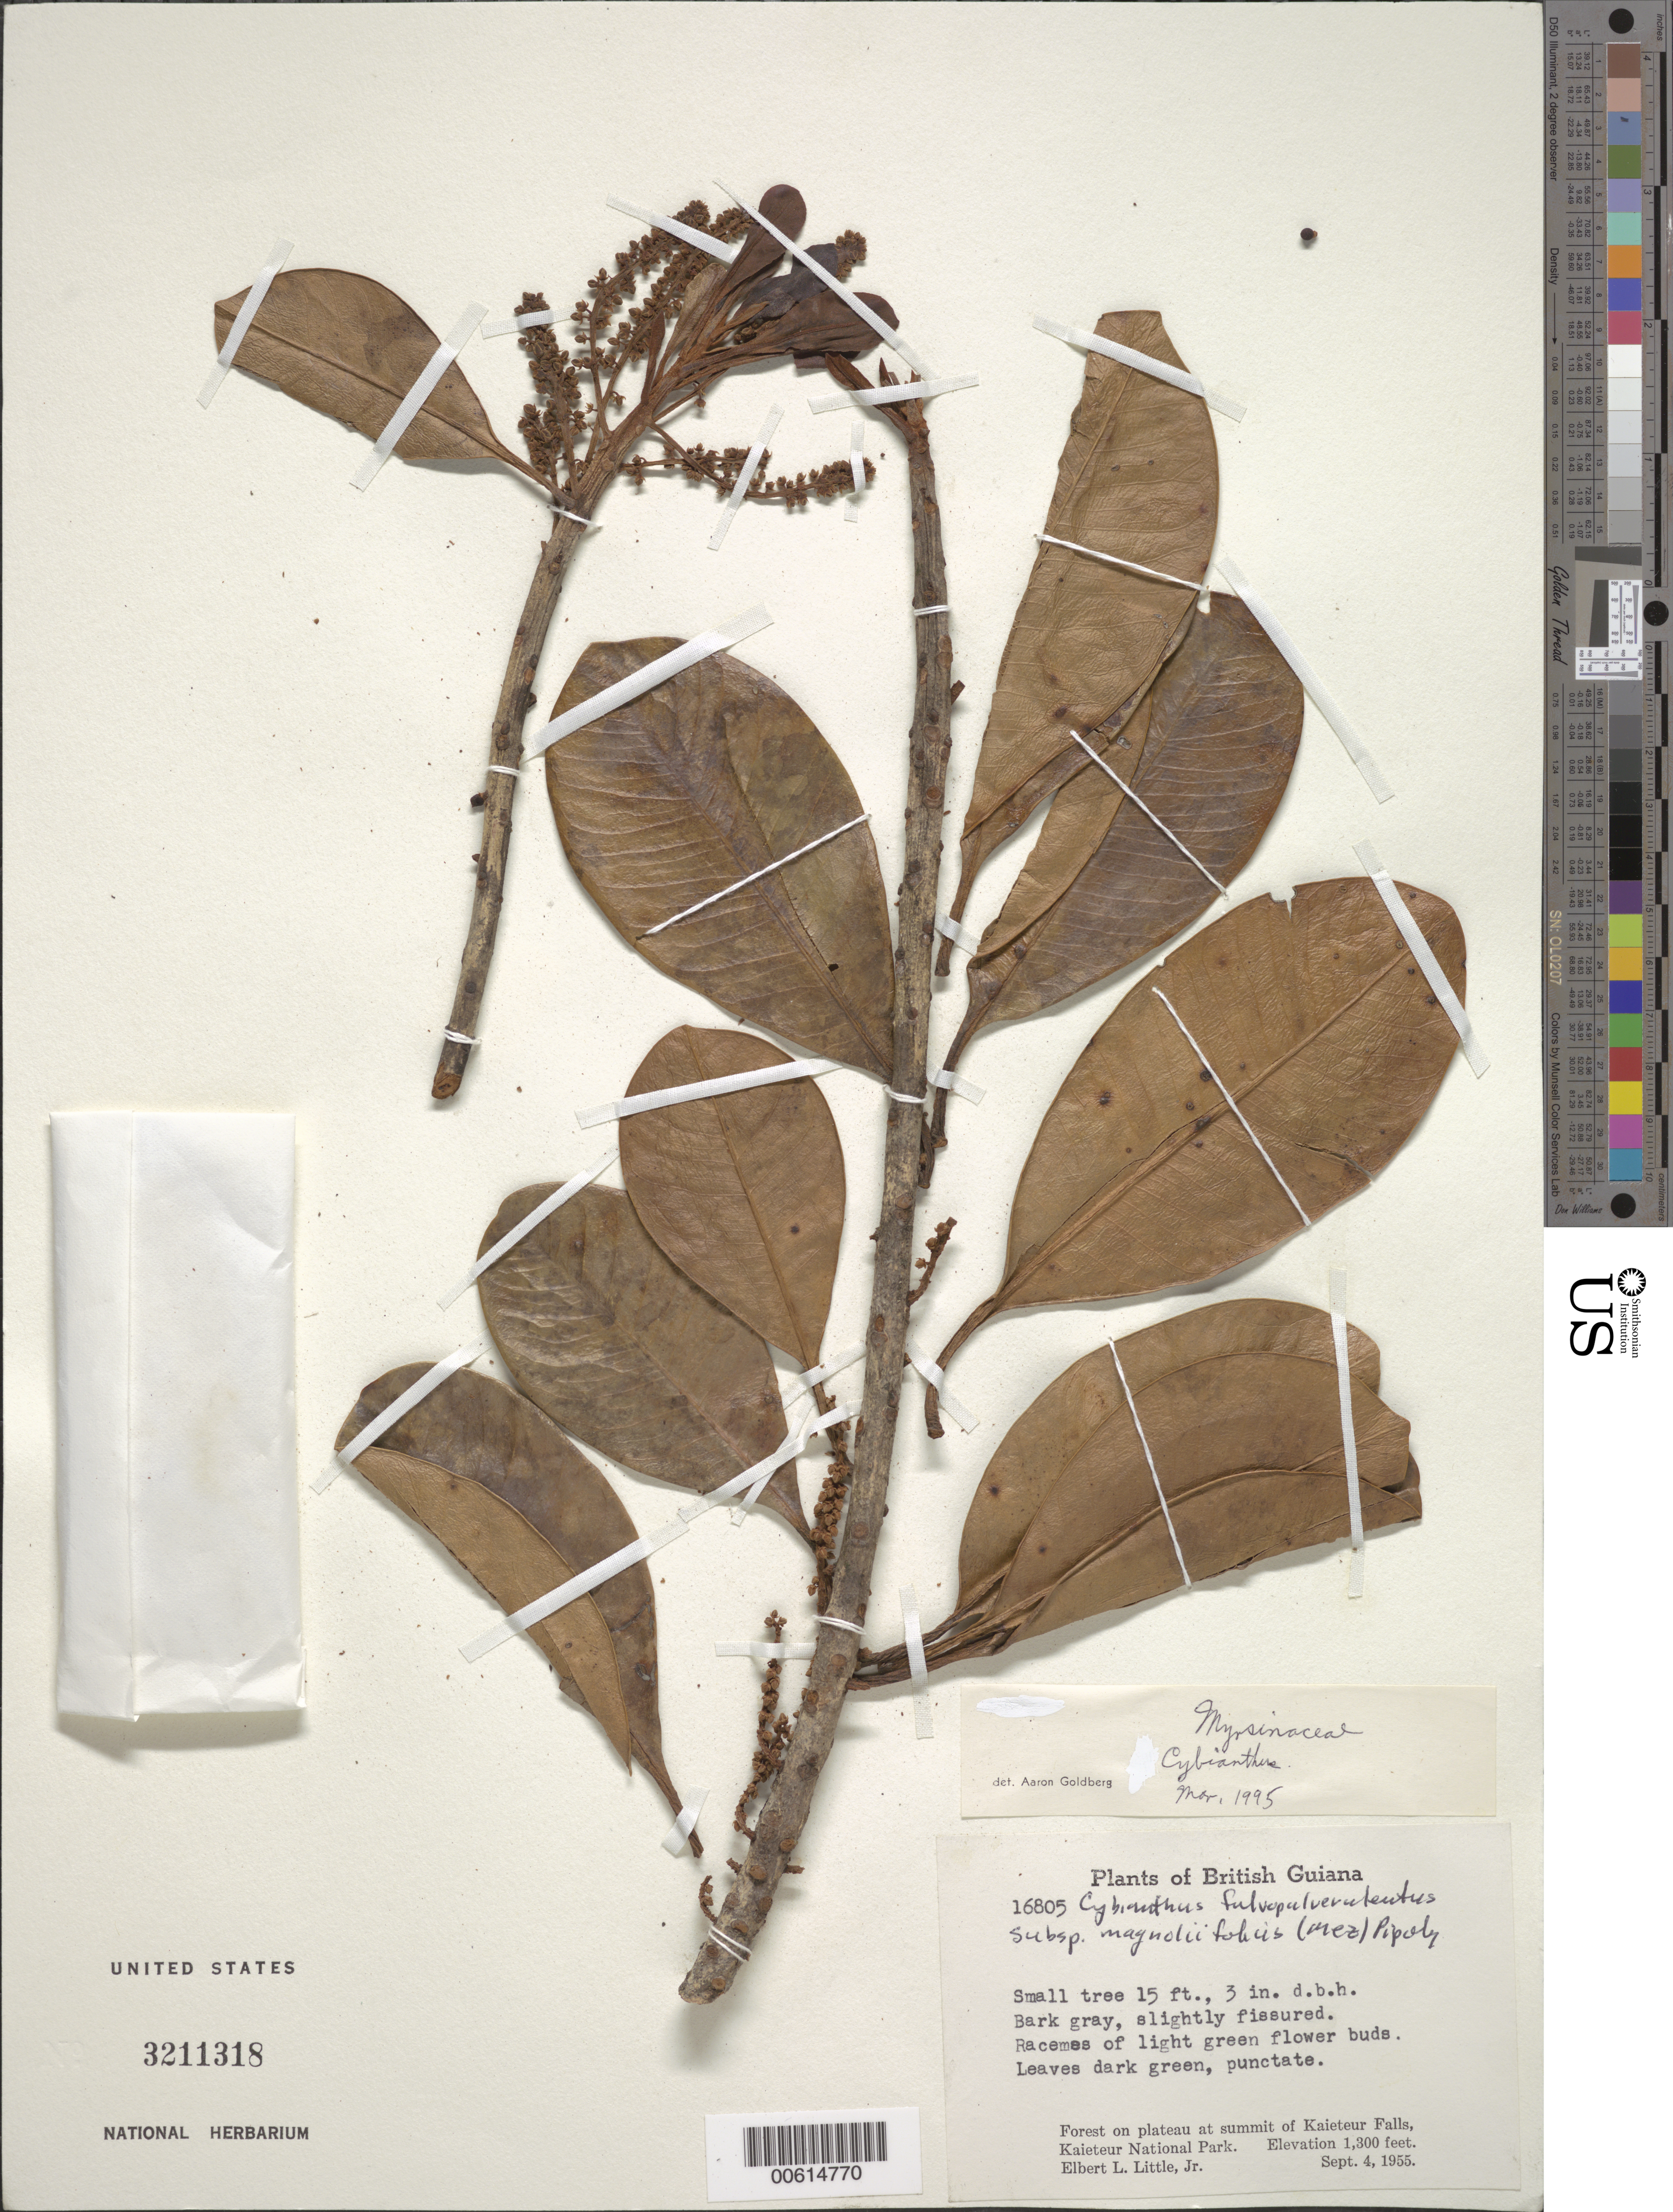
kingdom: Plantae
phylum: Tracheophyta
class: Magnoliopsida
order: Ericales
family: Primulaceae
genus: Cybianthus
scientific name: Cybianthus fulvopulverulentus subsp. magnoliifolius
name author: (Mez) Pipoly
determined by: Pipoly, J. J., III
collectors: E. L. Little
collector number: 16805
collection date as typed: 4-Sep-55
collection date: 1955-09-04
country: Guyana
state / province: Potaro-Siparuni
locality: Kaieteur National Park, Kaieteur Falls, summit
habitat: Forest on plateau at summit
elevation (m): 390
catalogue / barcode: US 3211318